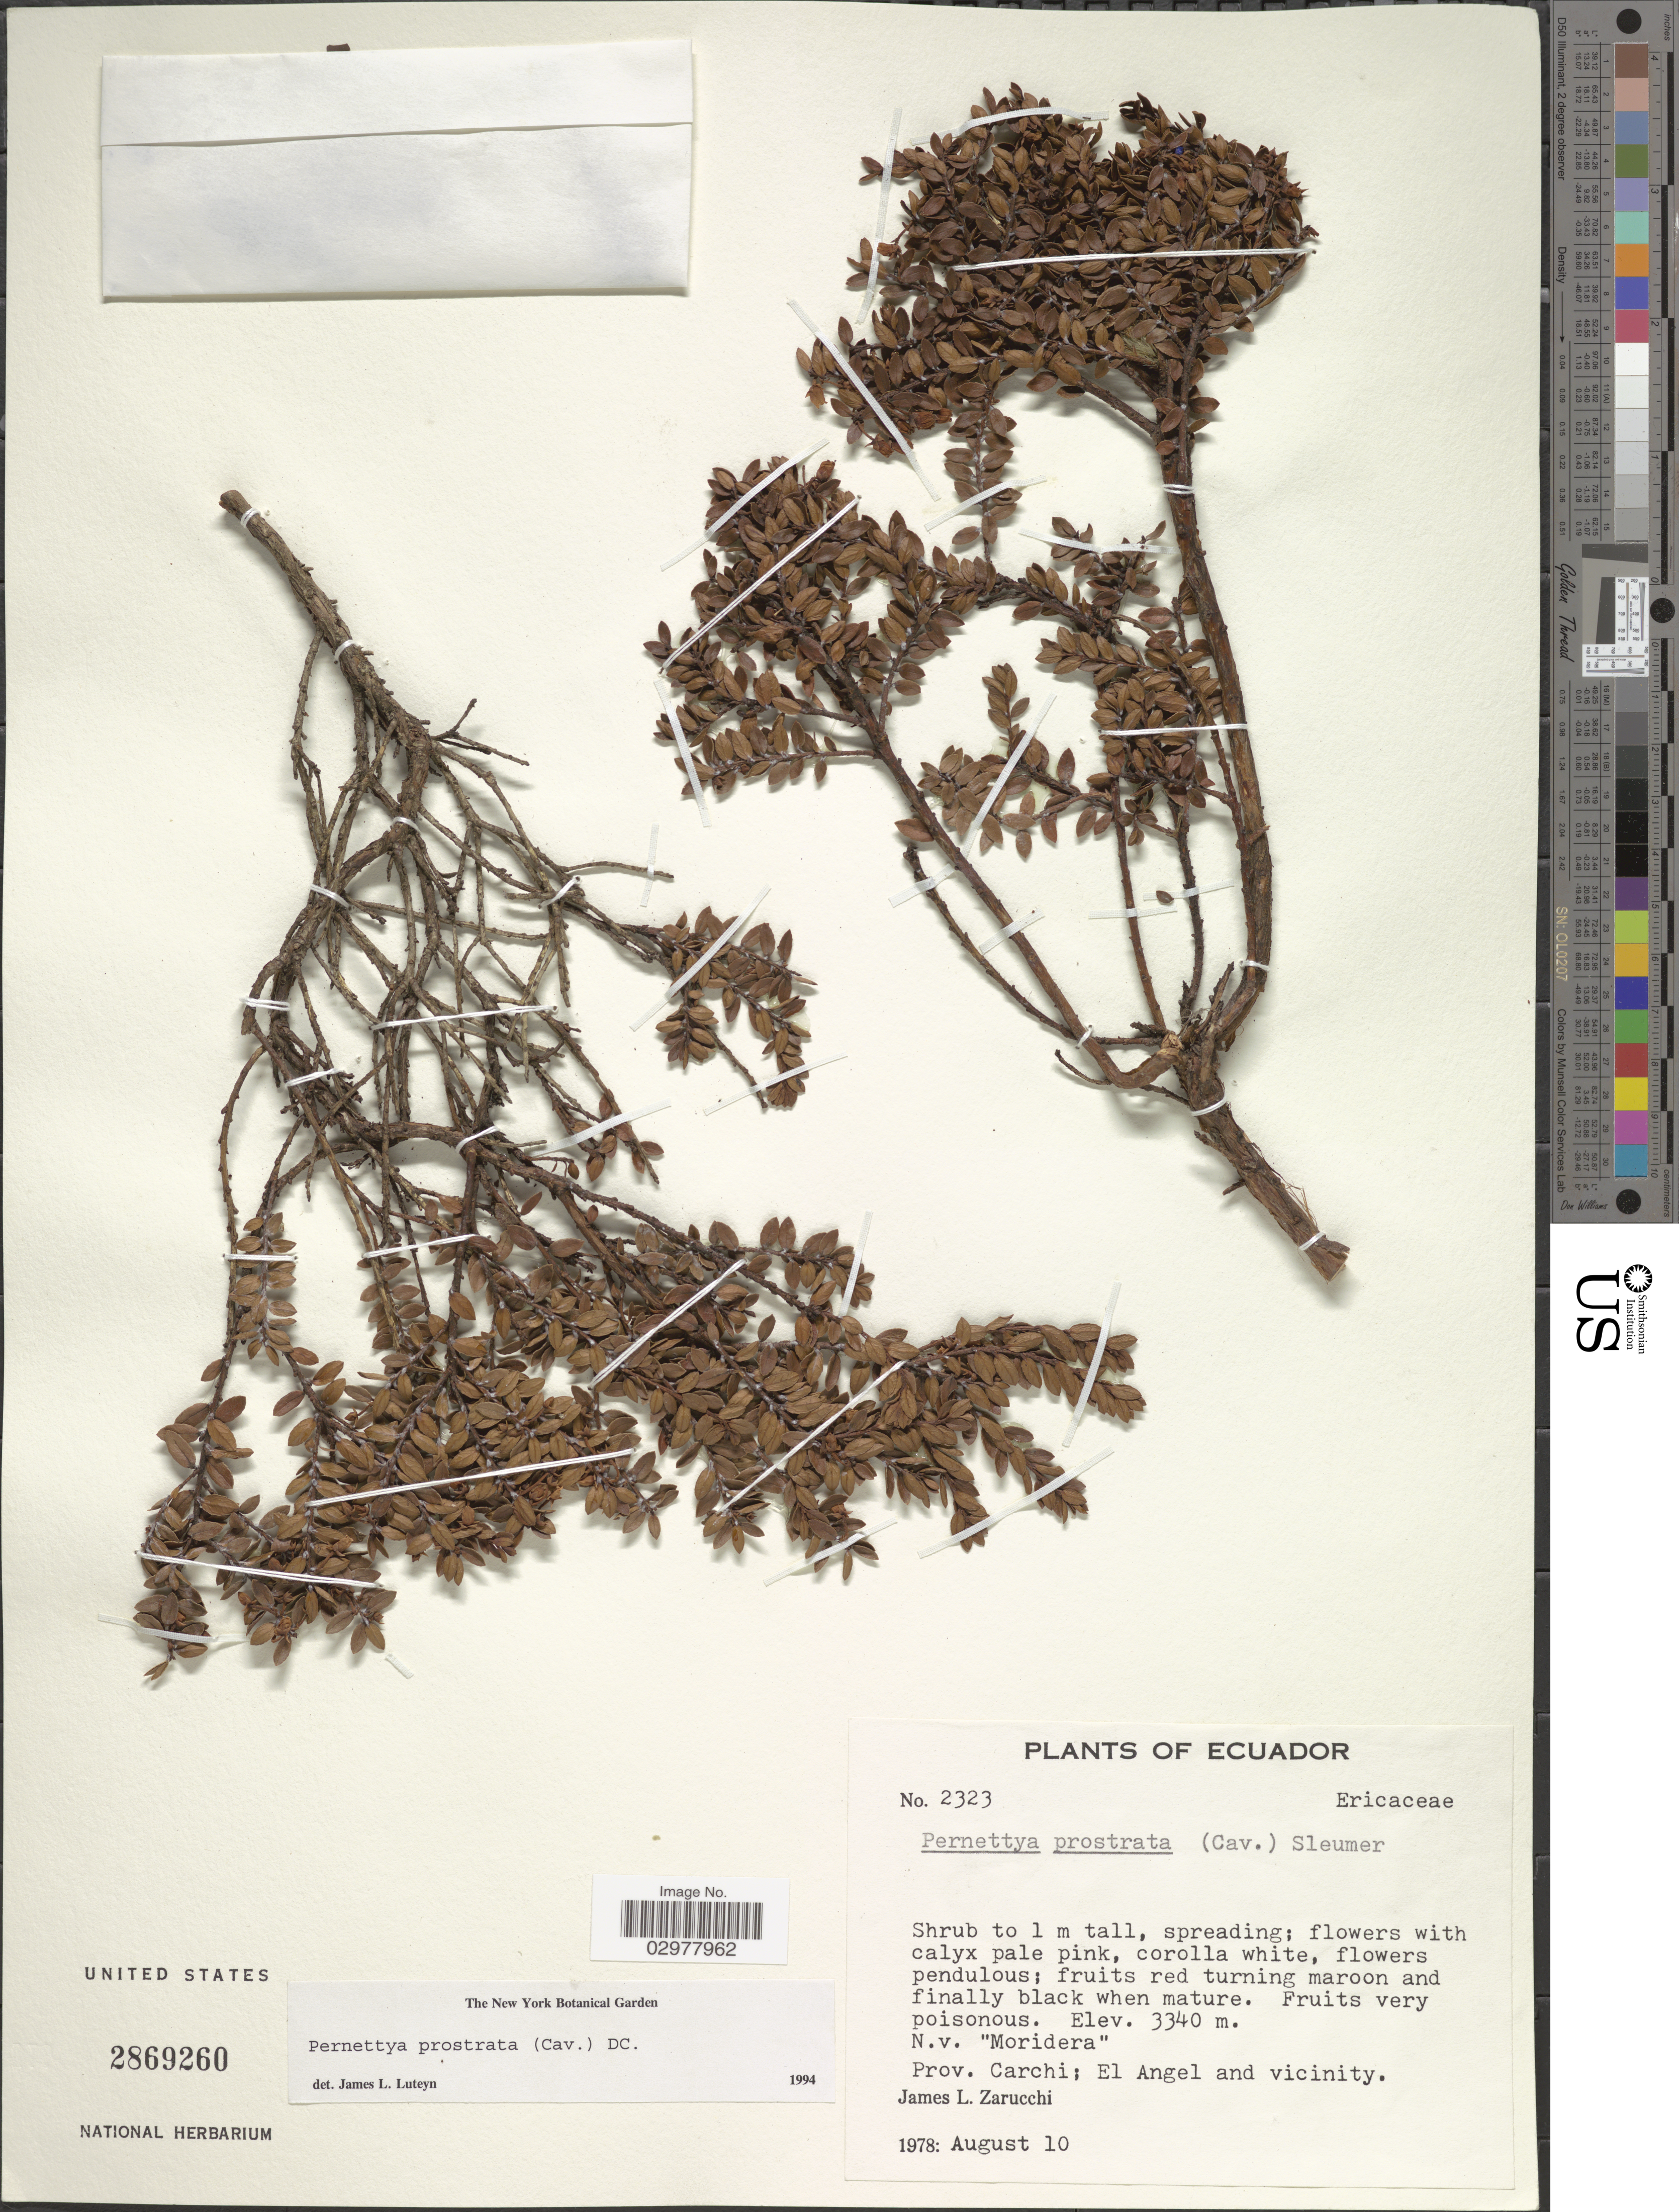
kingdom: Plantae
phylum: Tracheophyta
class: Magnoliopsida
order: Ericales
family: Ericaceae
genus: Pernettya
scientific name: Pernettya prostrata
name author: (Cav.) DC.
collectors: J. L. Zarucchi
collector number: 2323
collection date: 1978-08-10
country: Ecuador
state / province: Carchi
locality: El Angel and vicinity.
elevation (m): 3340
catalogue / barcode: US 2869260